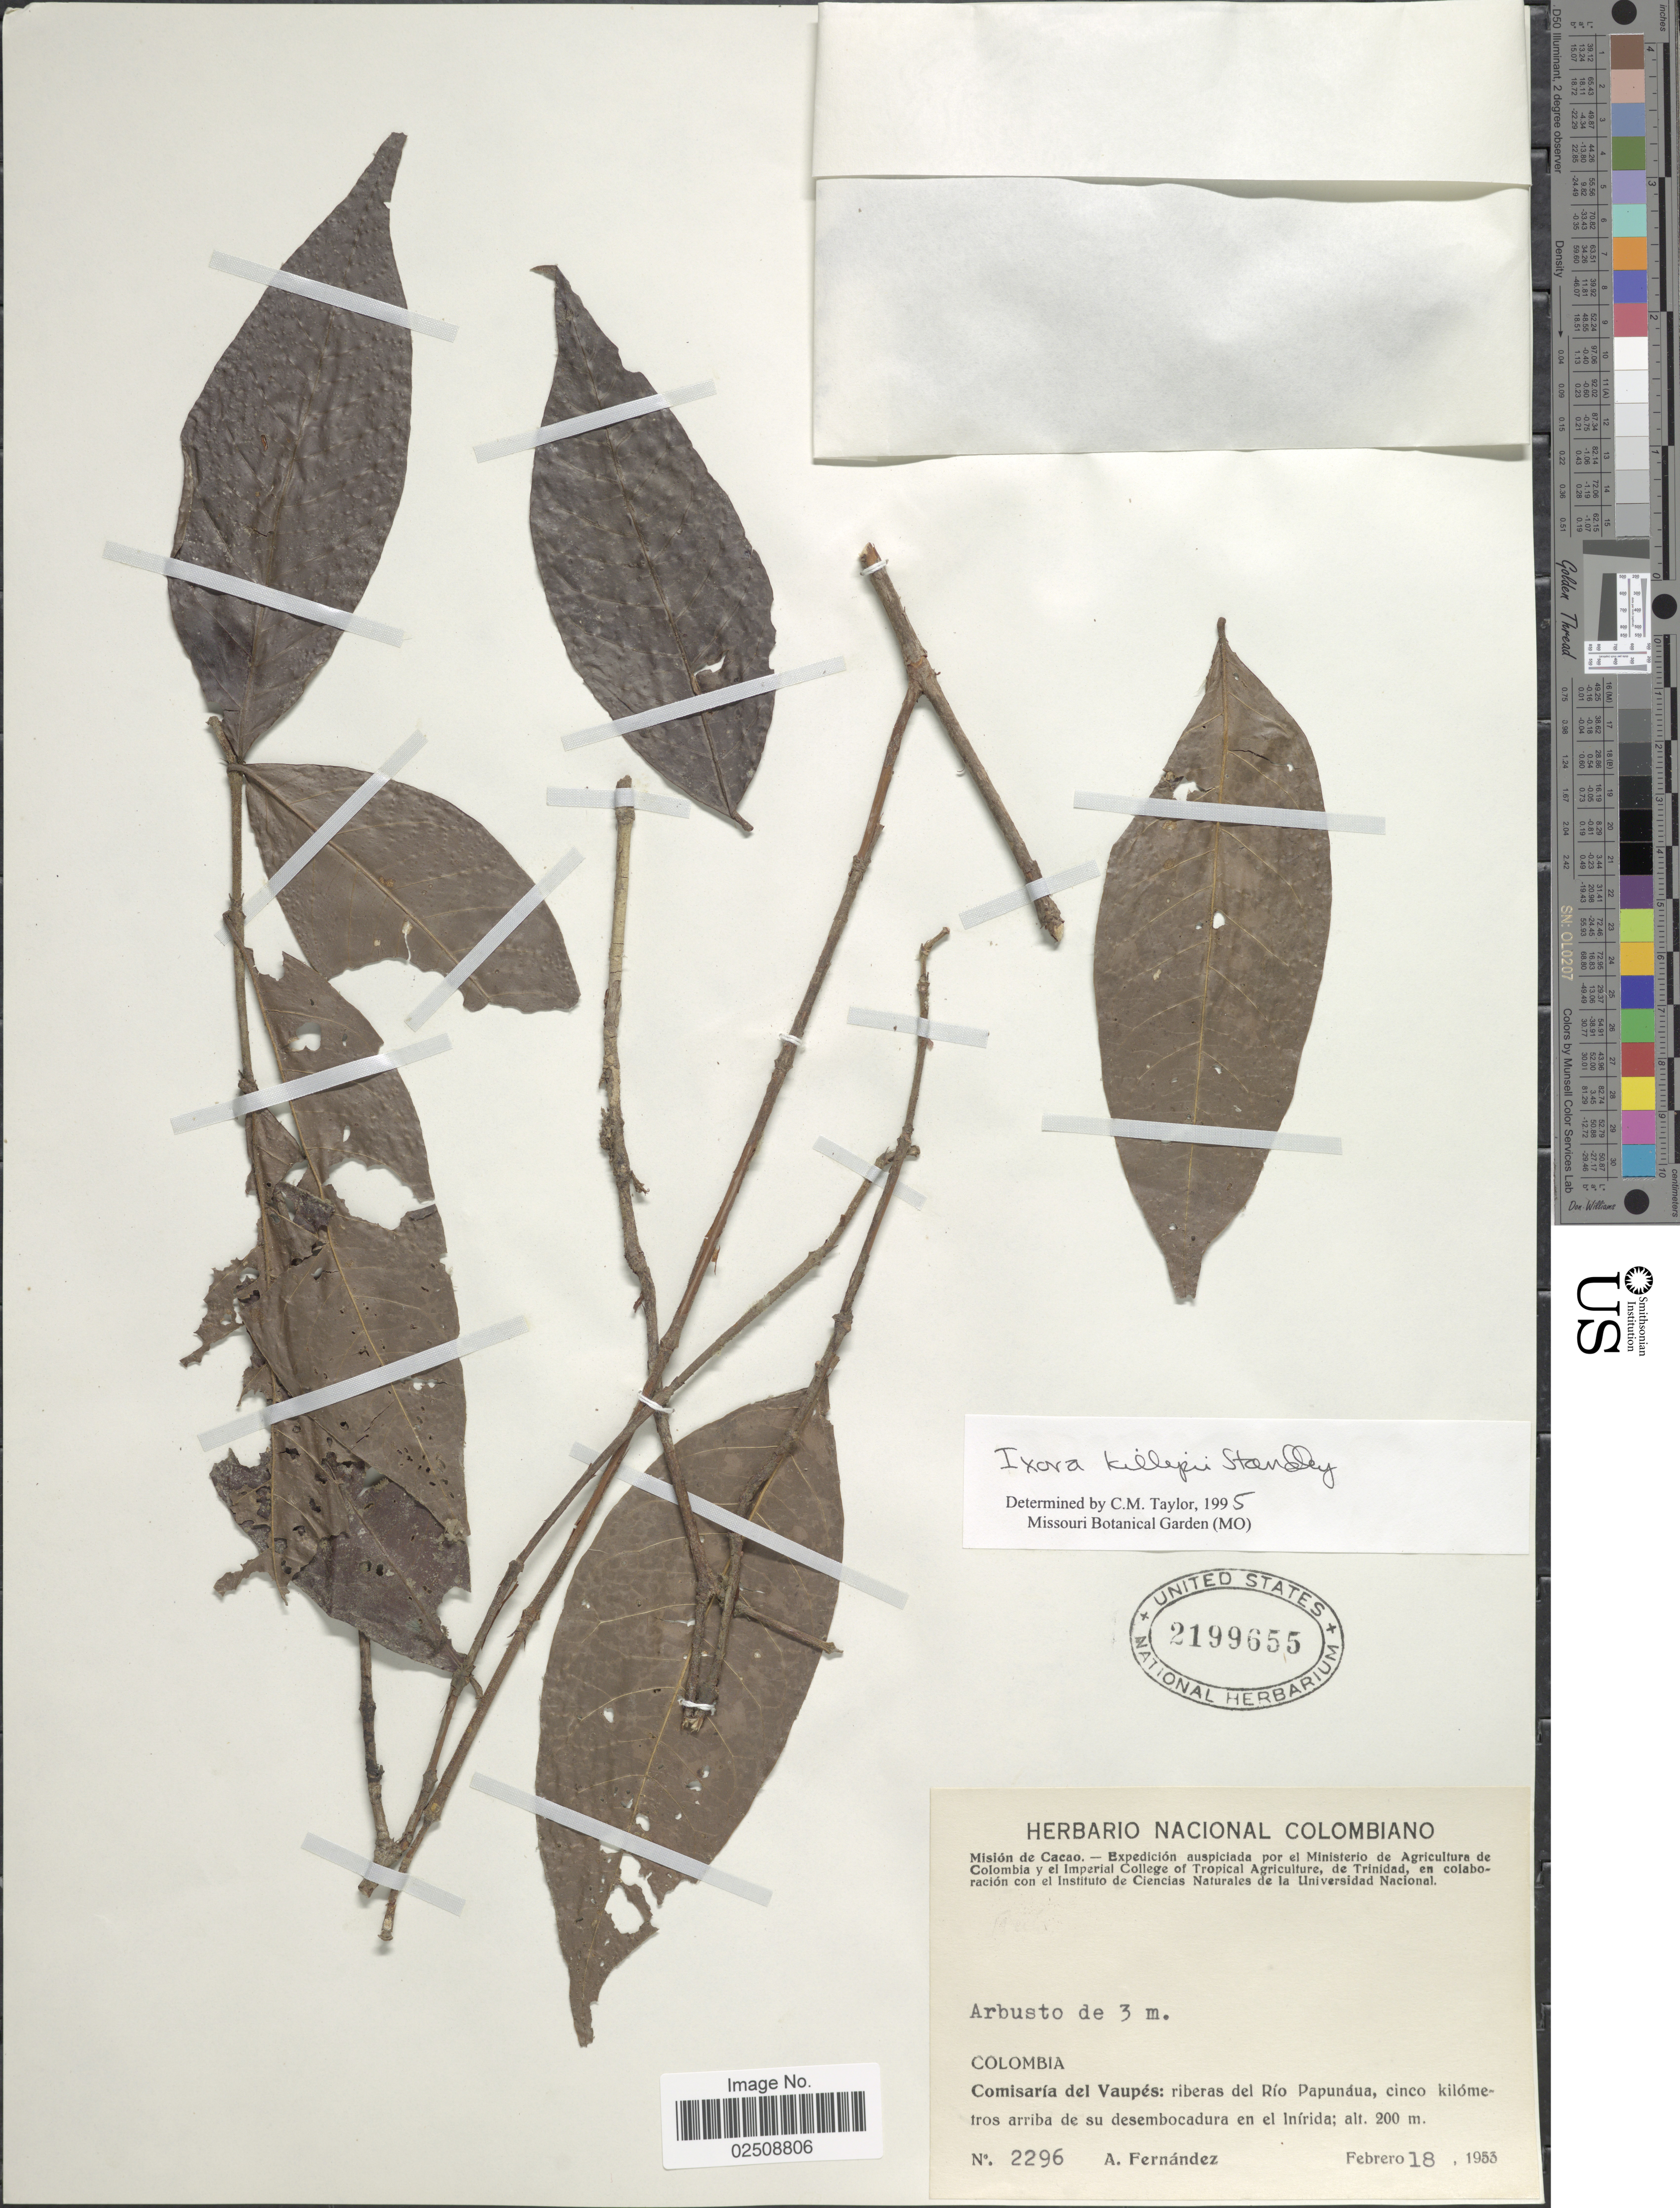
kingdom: Plantae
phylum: Tracheophyta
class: Magnoliopsida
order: Gentianales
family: Rubiaceae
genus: Ixora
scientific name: Ixora killipii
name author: Standl.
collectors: A. Fernández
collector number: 2296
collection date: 1953-02-18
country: Colombia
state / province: Vaupés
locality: Comisaria del Vaupes: riberas del Rio Papunaua, cinco kilometros arriba de desembocadura en el Inirida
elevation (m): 200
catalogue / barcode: US 2199655